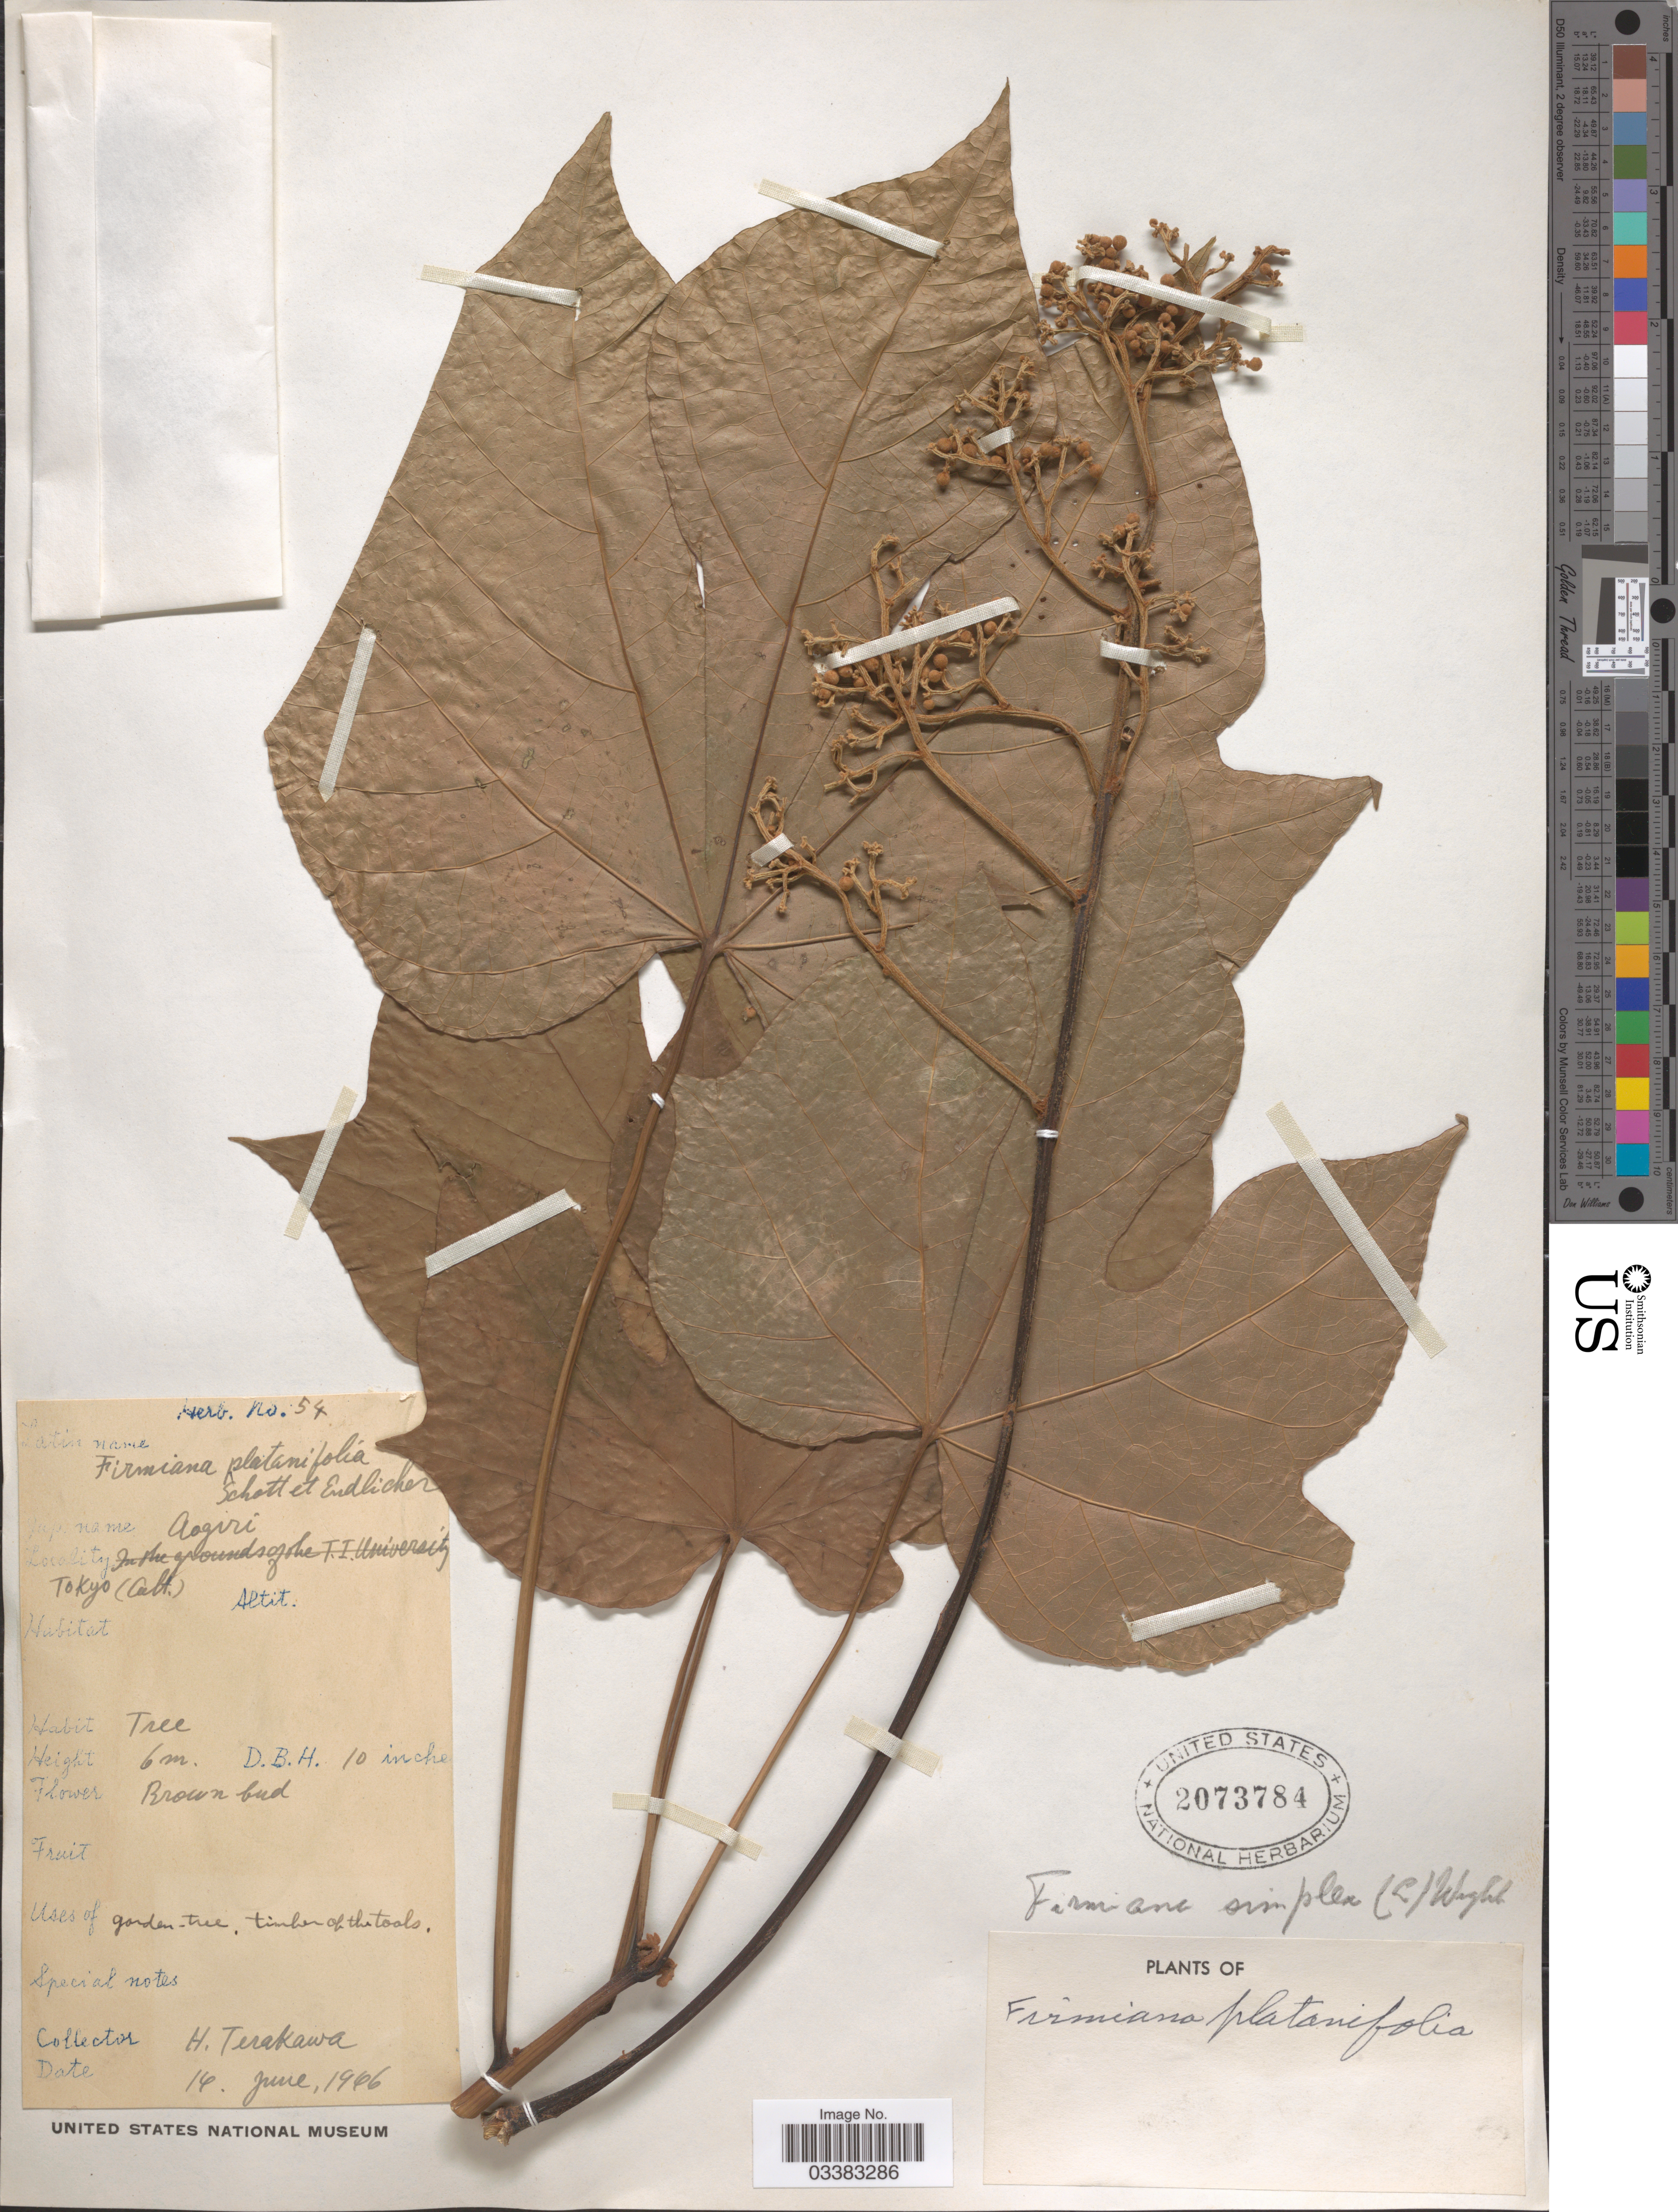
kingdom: Plantae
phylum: Tracheophyta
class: Magnoliopsida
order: Malvales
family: Malvaceae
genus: Firmiana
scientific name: Firmiana simplex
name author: (L.) W. Wight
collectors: H. Terakawa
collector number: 54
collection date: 1906-06-14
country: Japan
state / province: Tokyo, Federal City of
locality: Tokyo (Cult.).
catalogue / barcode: US 2073784